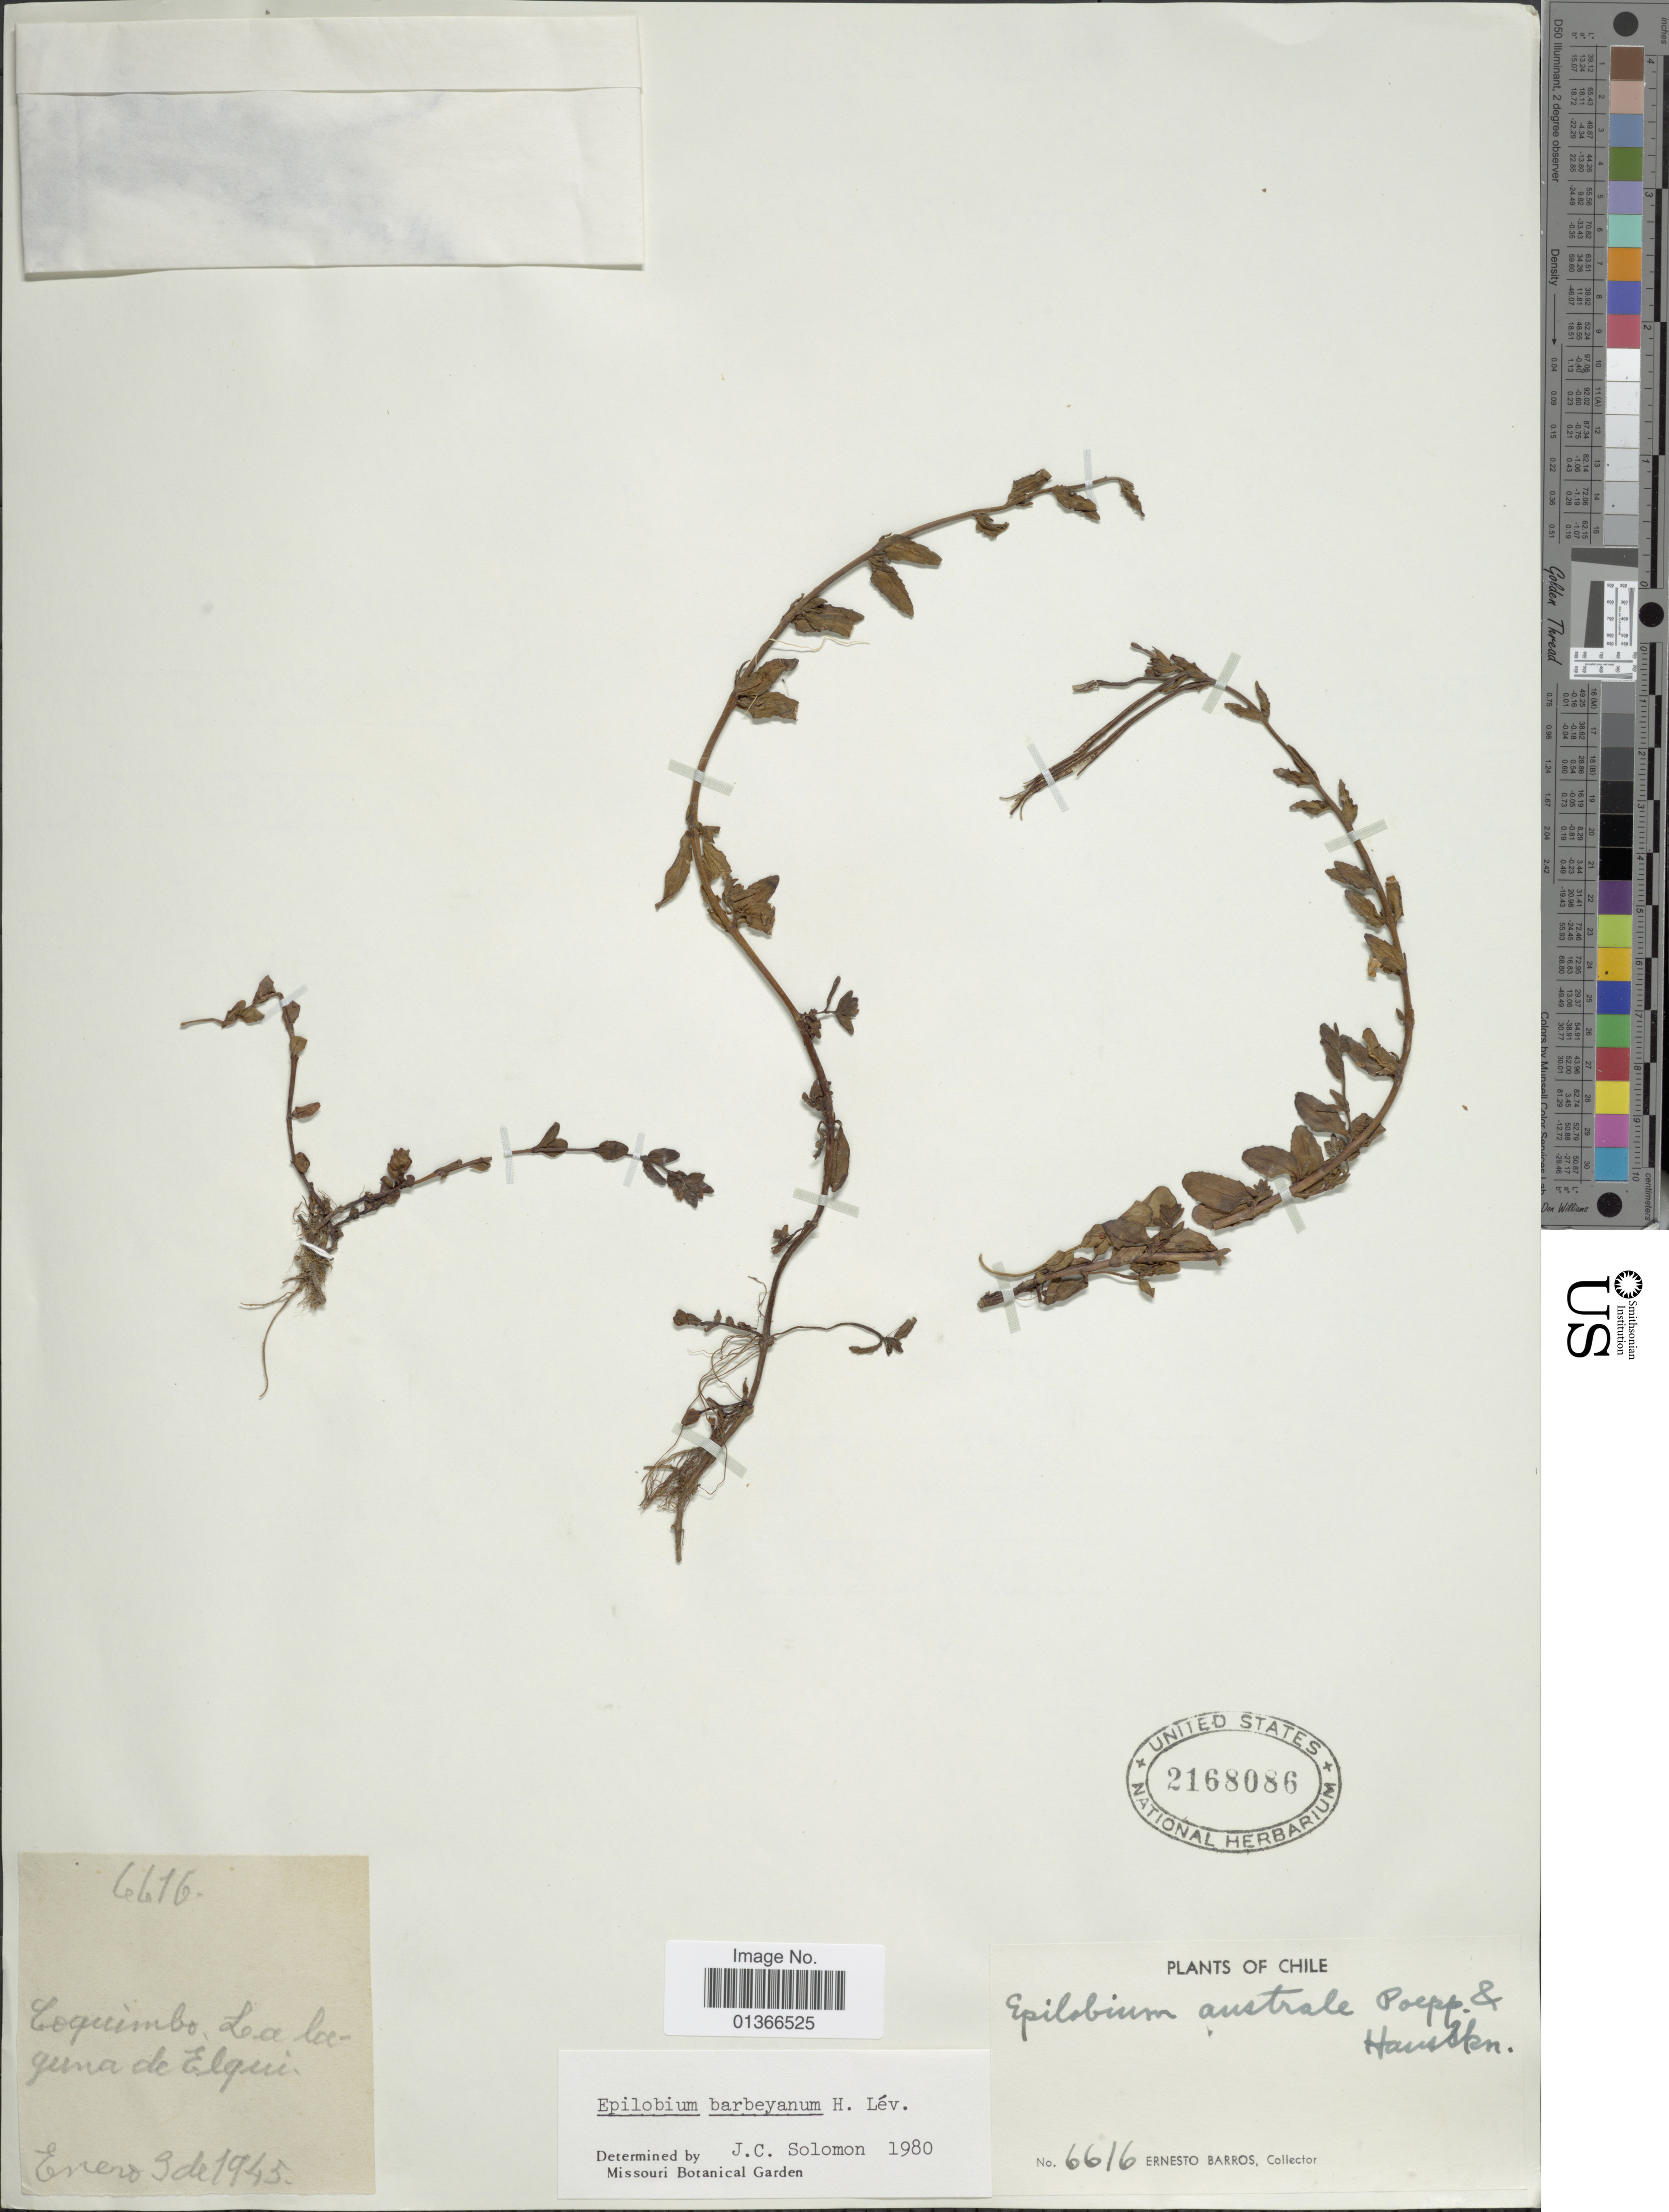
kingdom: Plantae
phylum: Tracheophyta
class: Magnoliopsida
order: Myrtales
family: Onagraceae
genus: Epilobium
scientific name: Epilobium barbeyanum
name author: H. Lév.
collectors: E. Barros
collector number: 6616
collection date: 1945-01-03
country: Chile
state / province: Coquimbo (IV)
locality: La laguna de Elqui.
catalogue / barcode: US 2168086